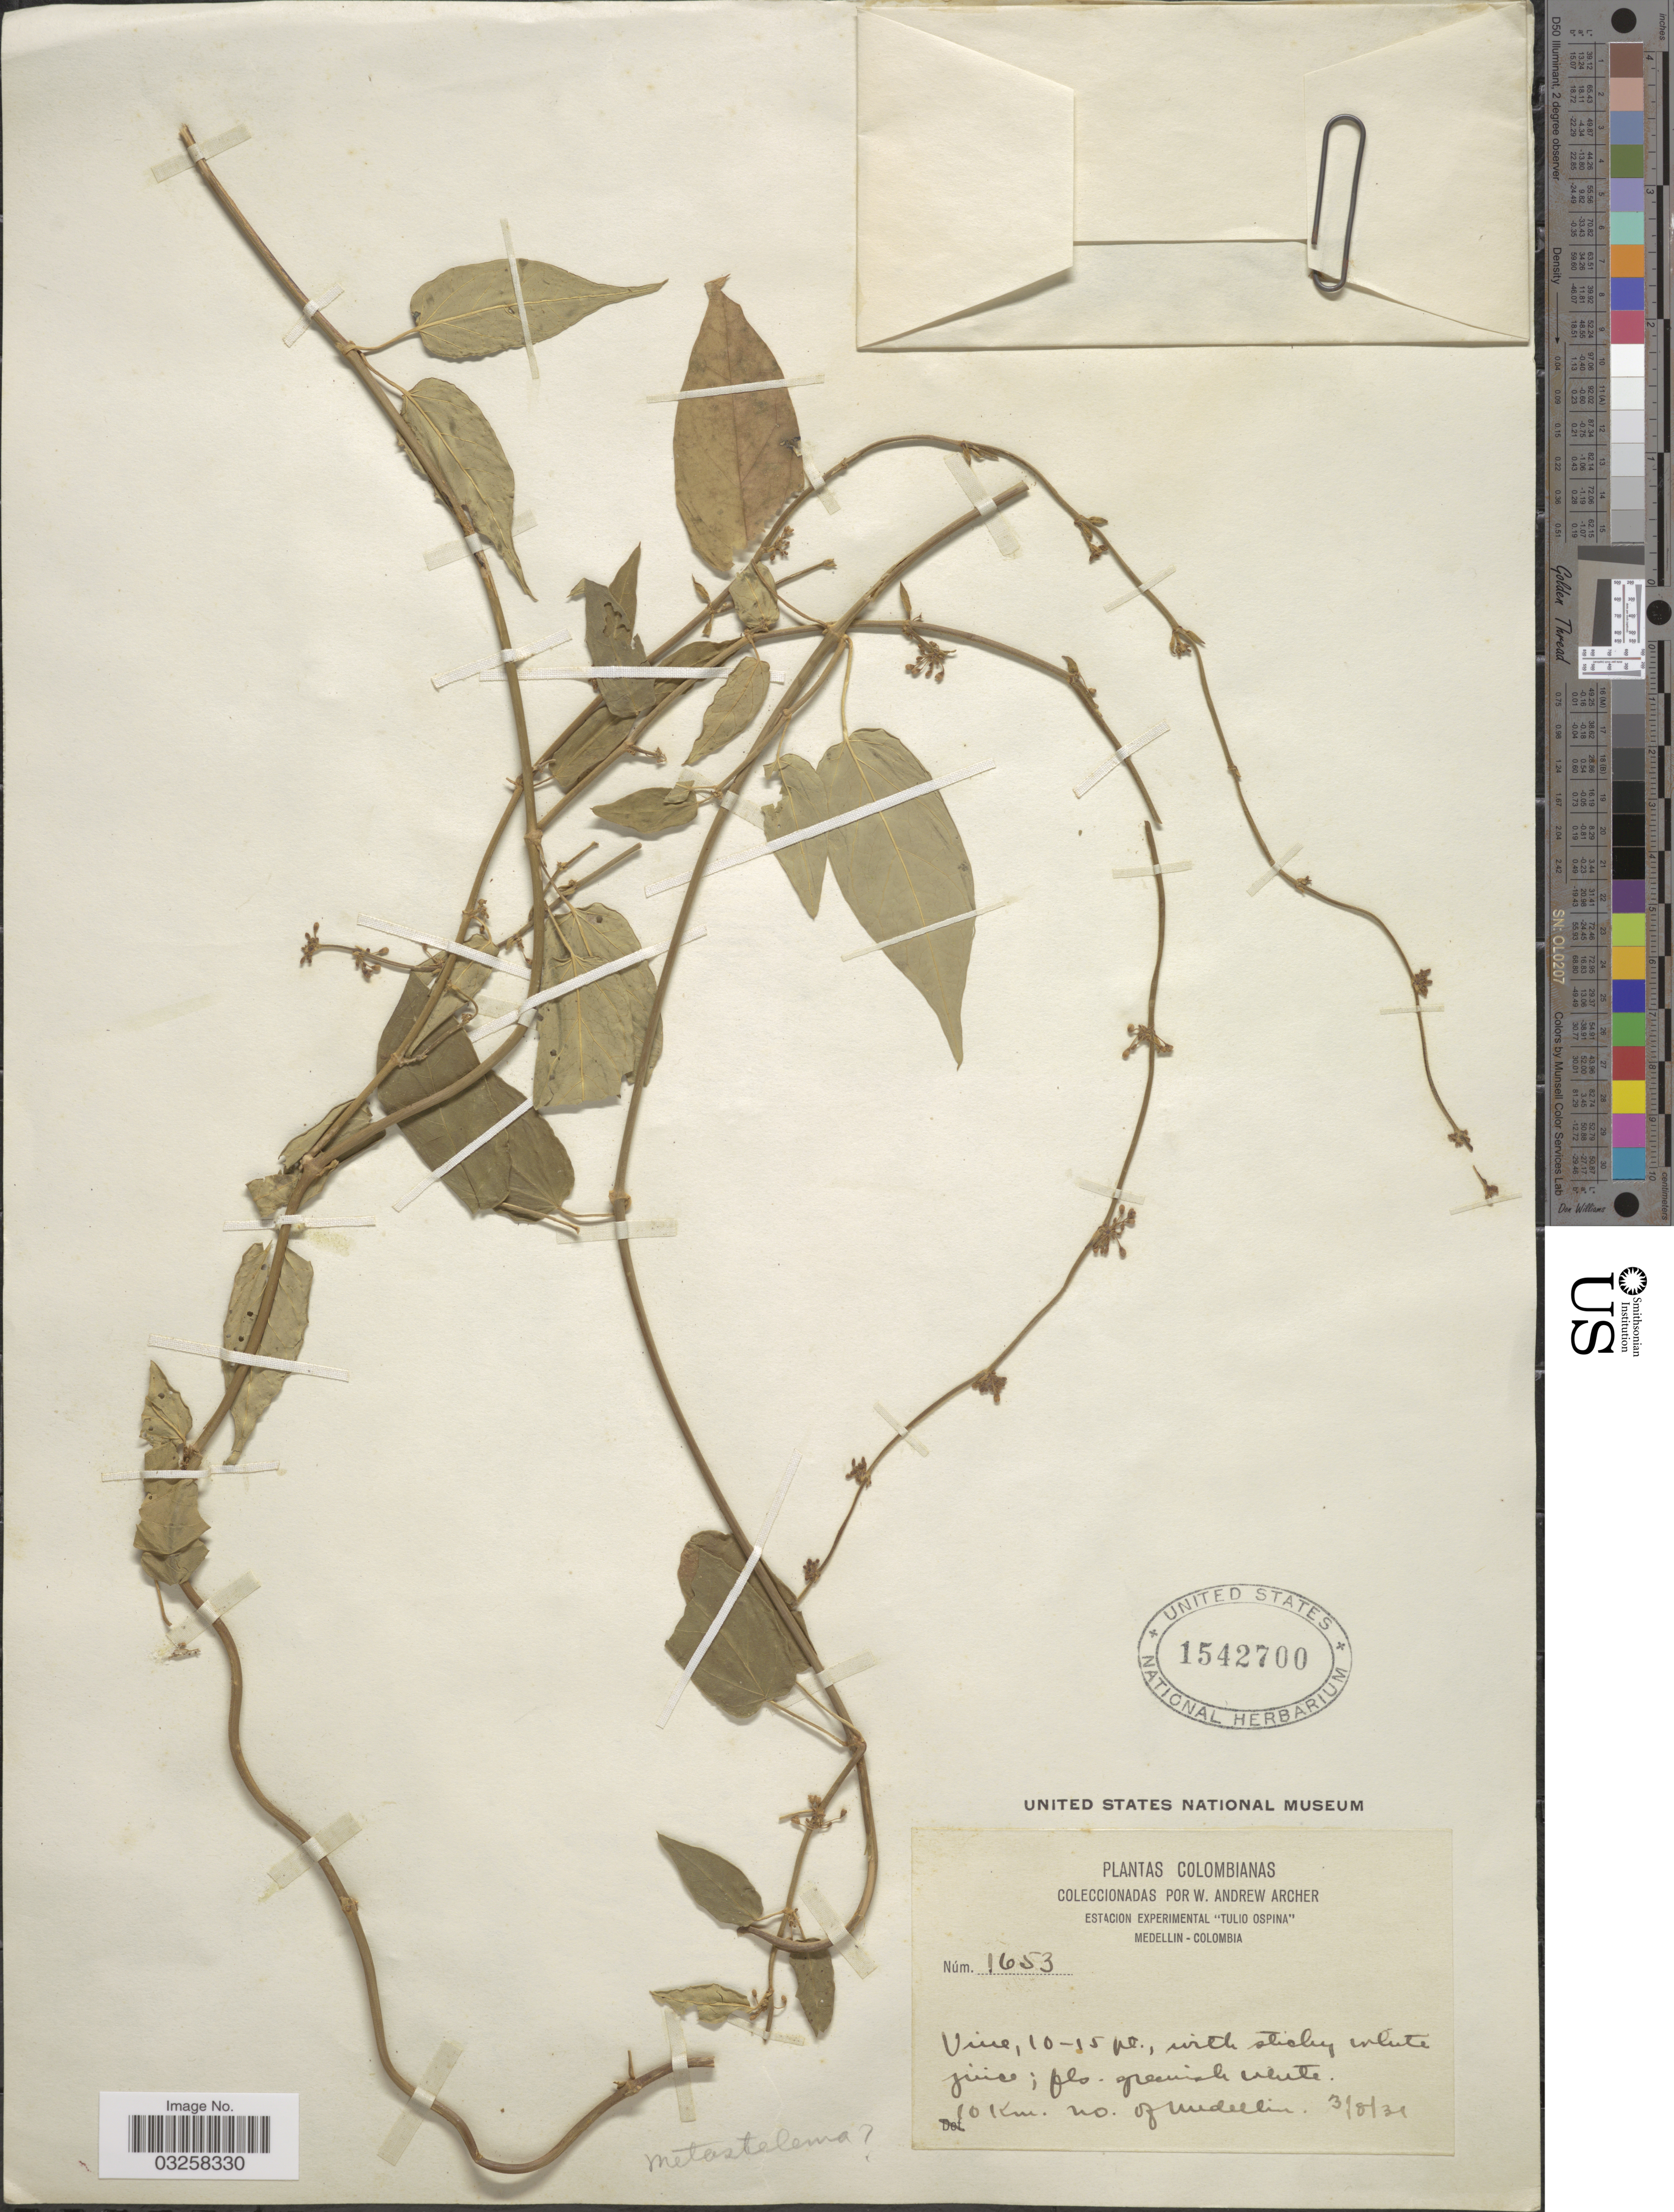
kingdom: Plantae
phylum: Tracheophyta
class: Magnoliopsida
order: Gentianales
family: Apocynaceae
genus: Tassadia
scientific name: Tassadia sp.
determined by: Liede-Schumann, Sigrid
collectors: W. A. Archer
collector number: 1653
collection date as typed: Transcribed d/m/y: 3/8/31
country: Colombia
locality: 10 Km. no. of Medellin.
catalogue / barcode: US 1542700